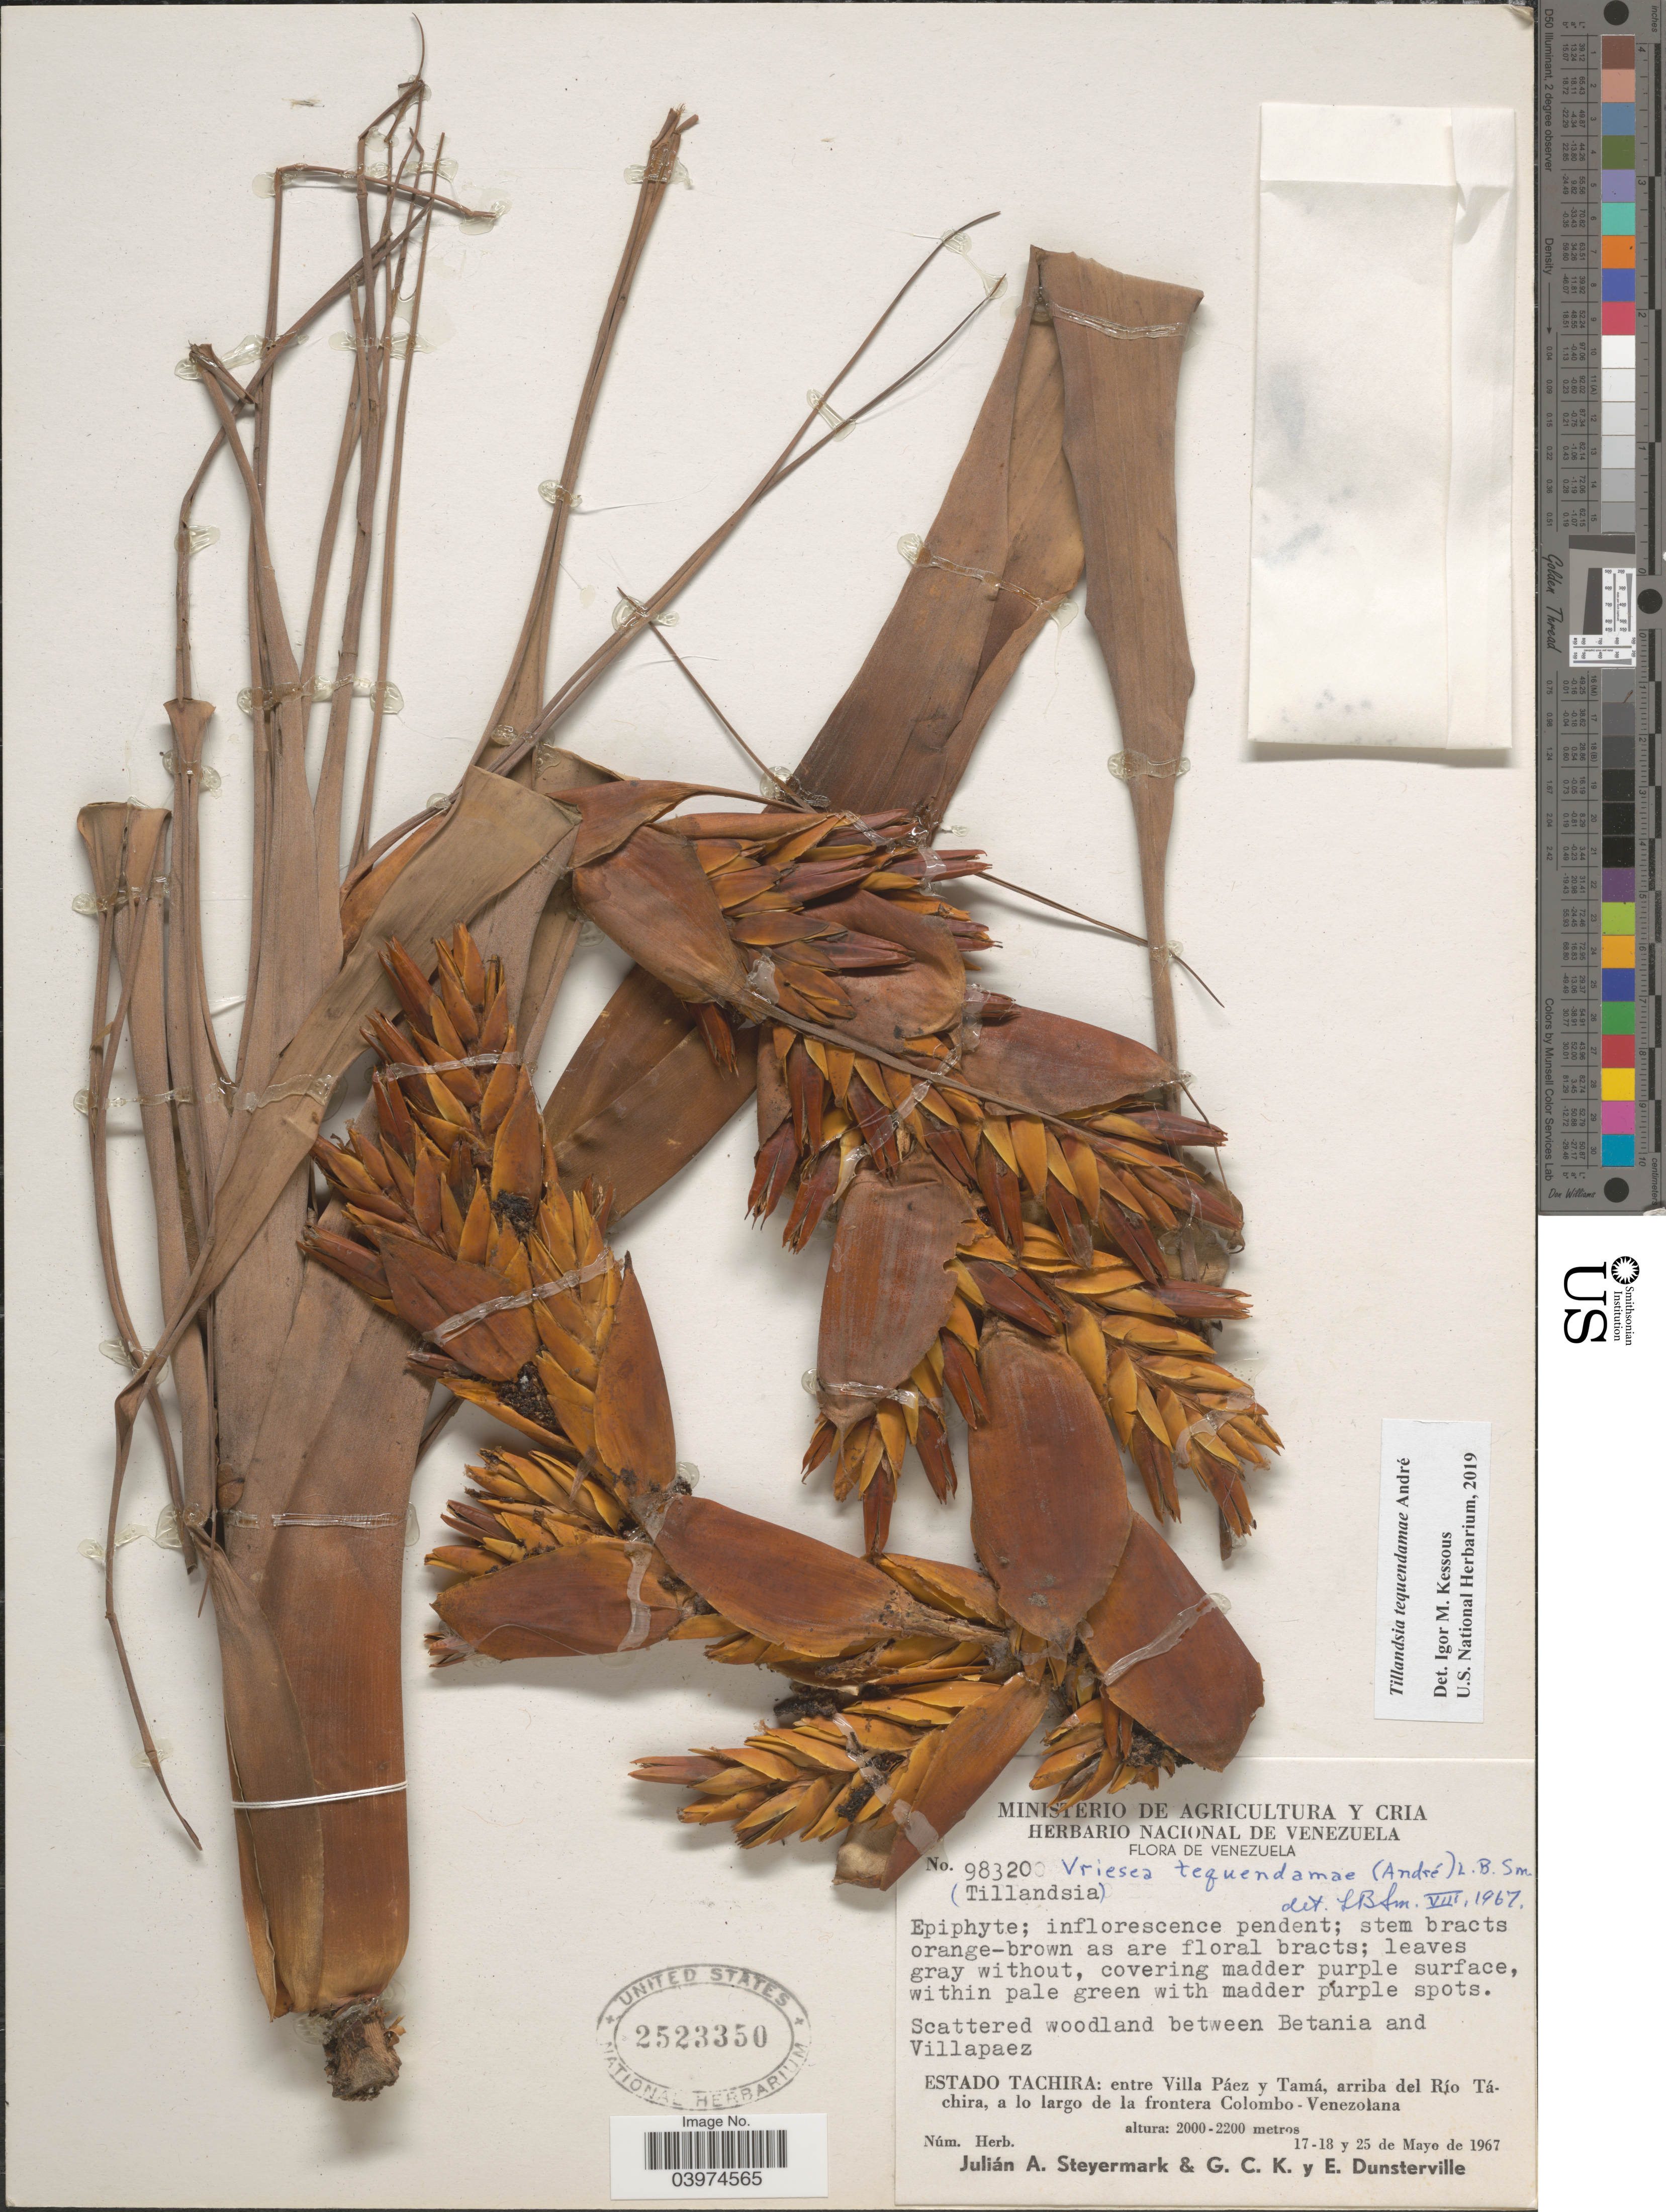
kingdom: Plantae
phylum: Tracheophyta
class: Liliopsida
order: Poales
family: Bromeliaceae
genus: Vriesea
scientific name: Vriesea tequendamae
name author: (André) L.B. Sm.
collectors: J. Steyermark, G. C. K. Dunsterville & E. Dunsterville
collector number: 983200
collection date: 1967-05-17/1967-05-25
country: Venezuela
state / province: Tachira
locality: Scattered woodland between Betania and Villapaez. Entre Villa Páez y Tamá, arriba del Río Táchira, a lo largo de la frontera Colombo-Venezolana.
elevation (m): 2000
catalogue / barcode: US 2523350